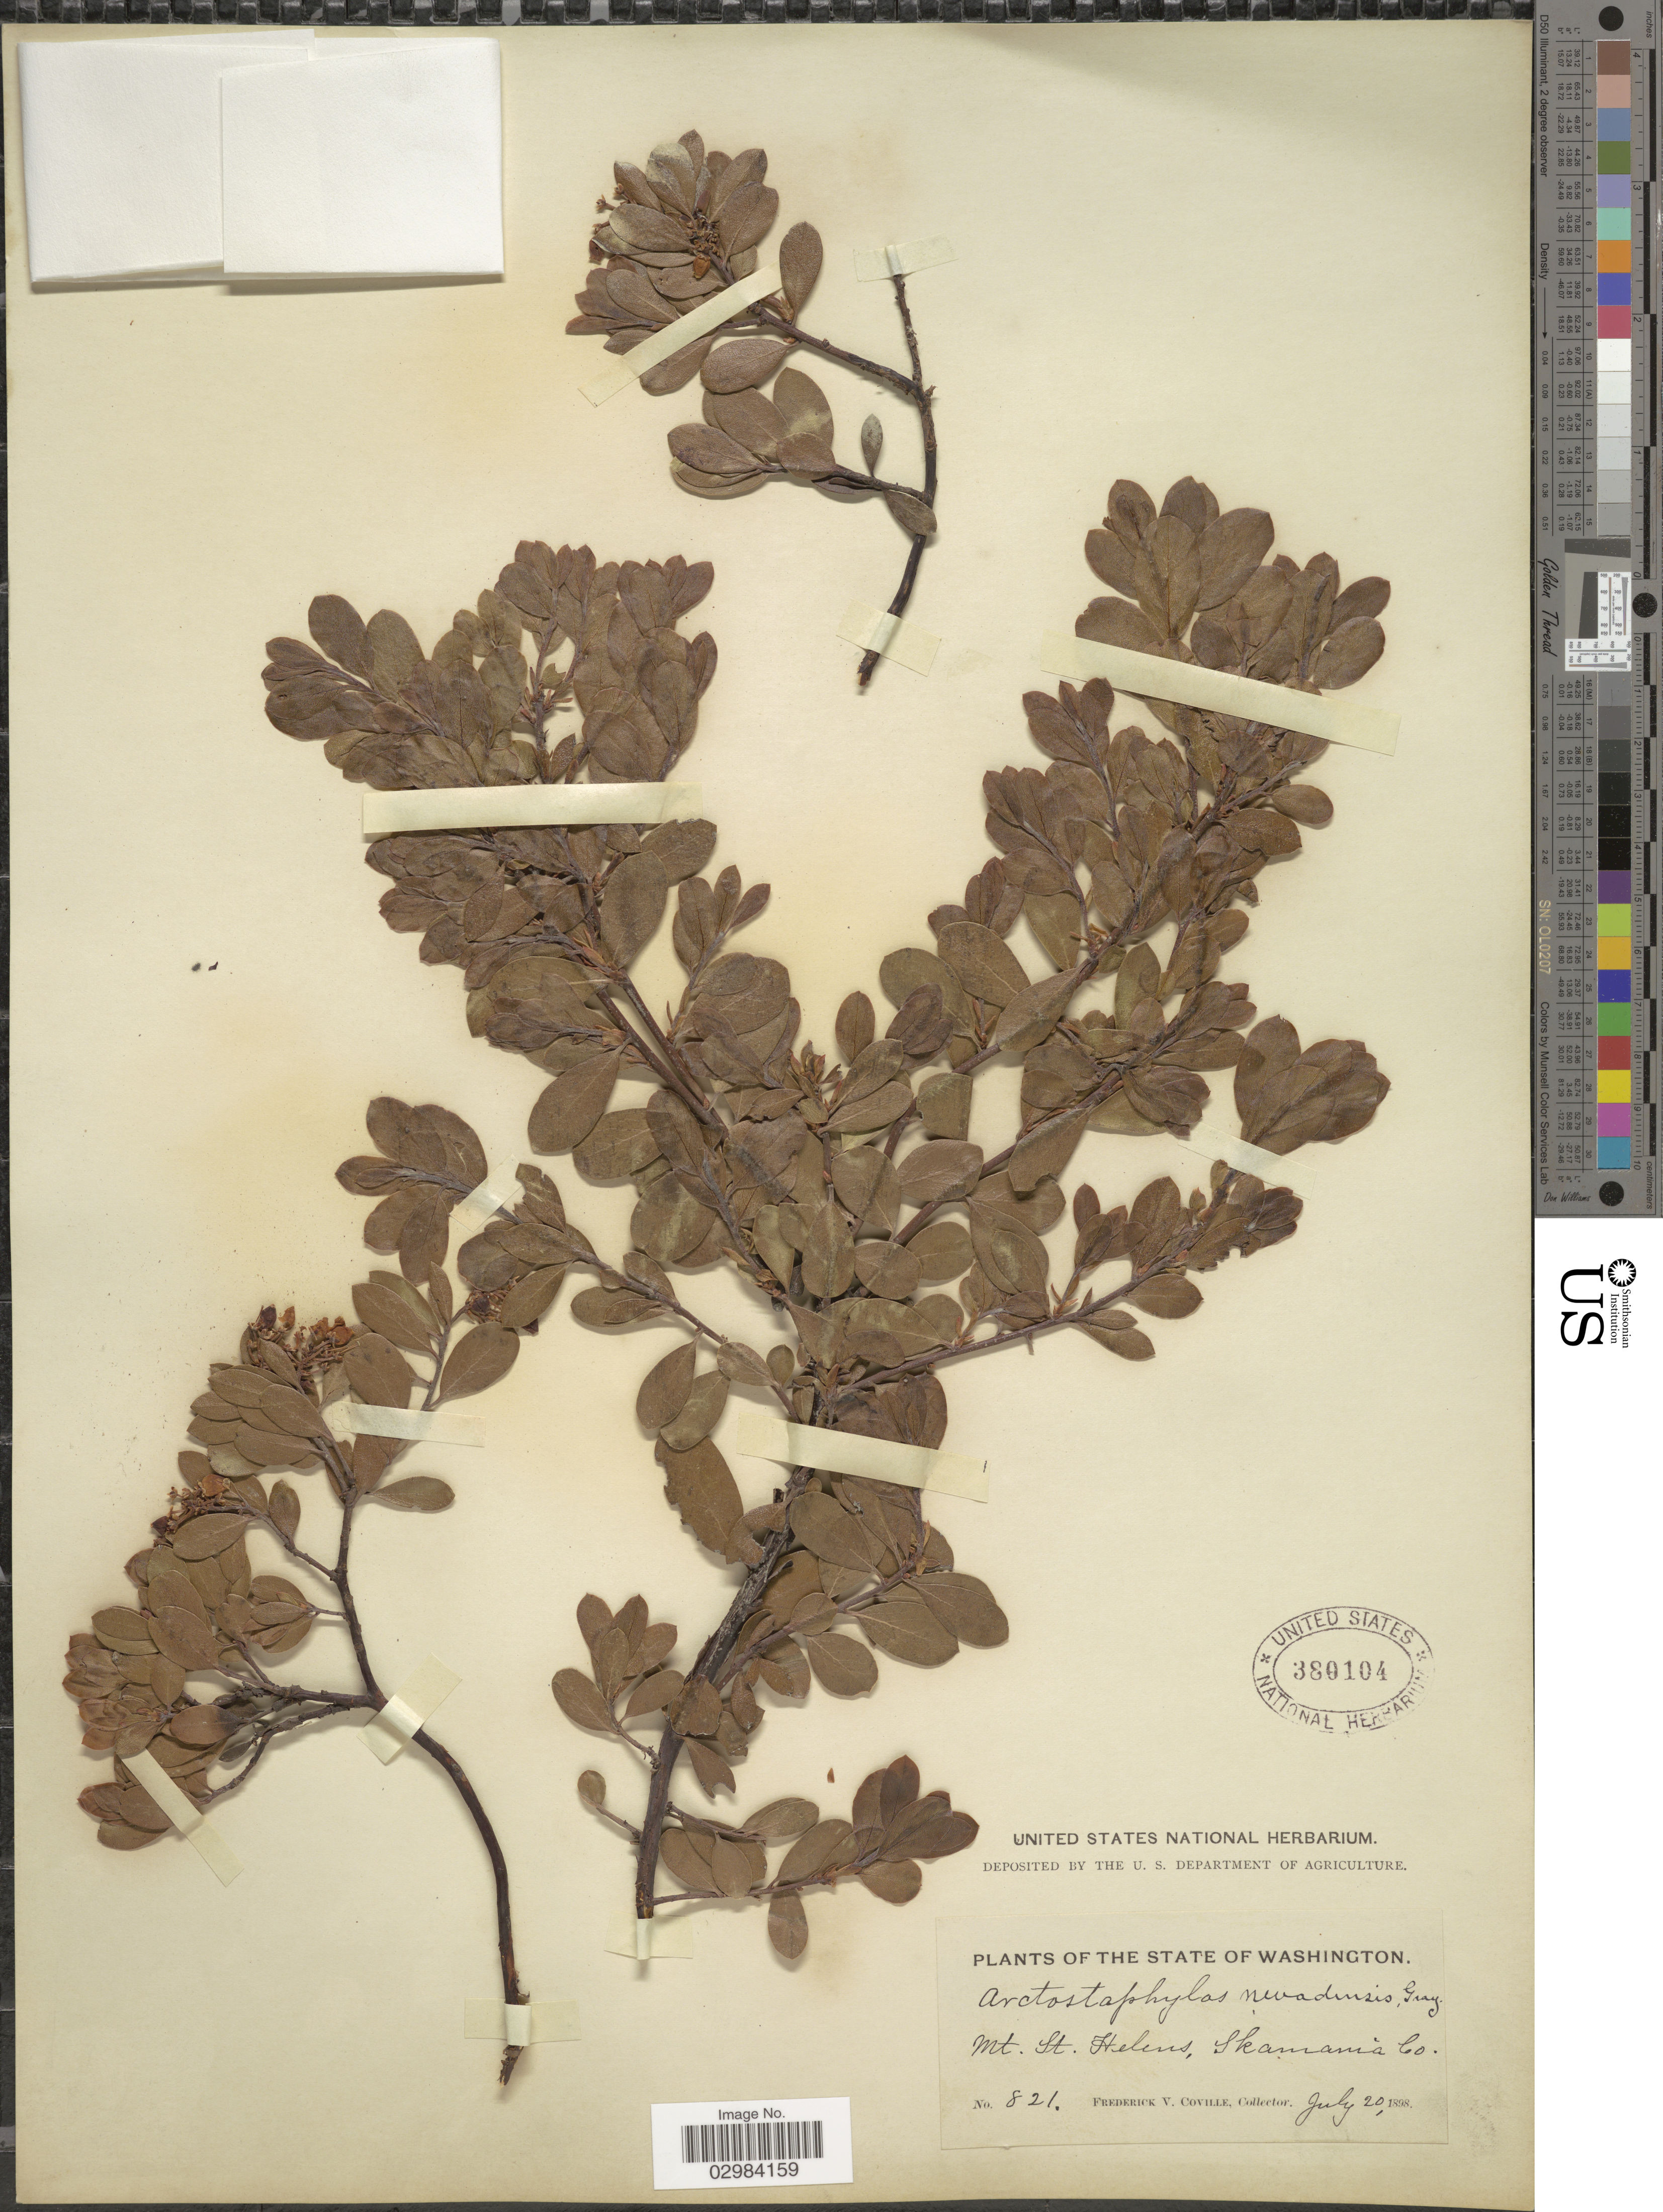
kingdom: Plantae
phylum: Tracheophyta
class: Magnoliopsida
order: Ericales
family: Ericaceae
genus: Arctostaphylos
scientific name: Arctostaphylos nevadensis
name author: A. Gray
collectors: F. V. Coville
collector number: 821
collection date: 1898-07-20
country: United States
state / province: Washington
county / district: Skamania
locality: Mt. St. Helens, Skamania Co.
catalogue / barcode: US 380104